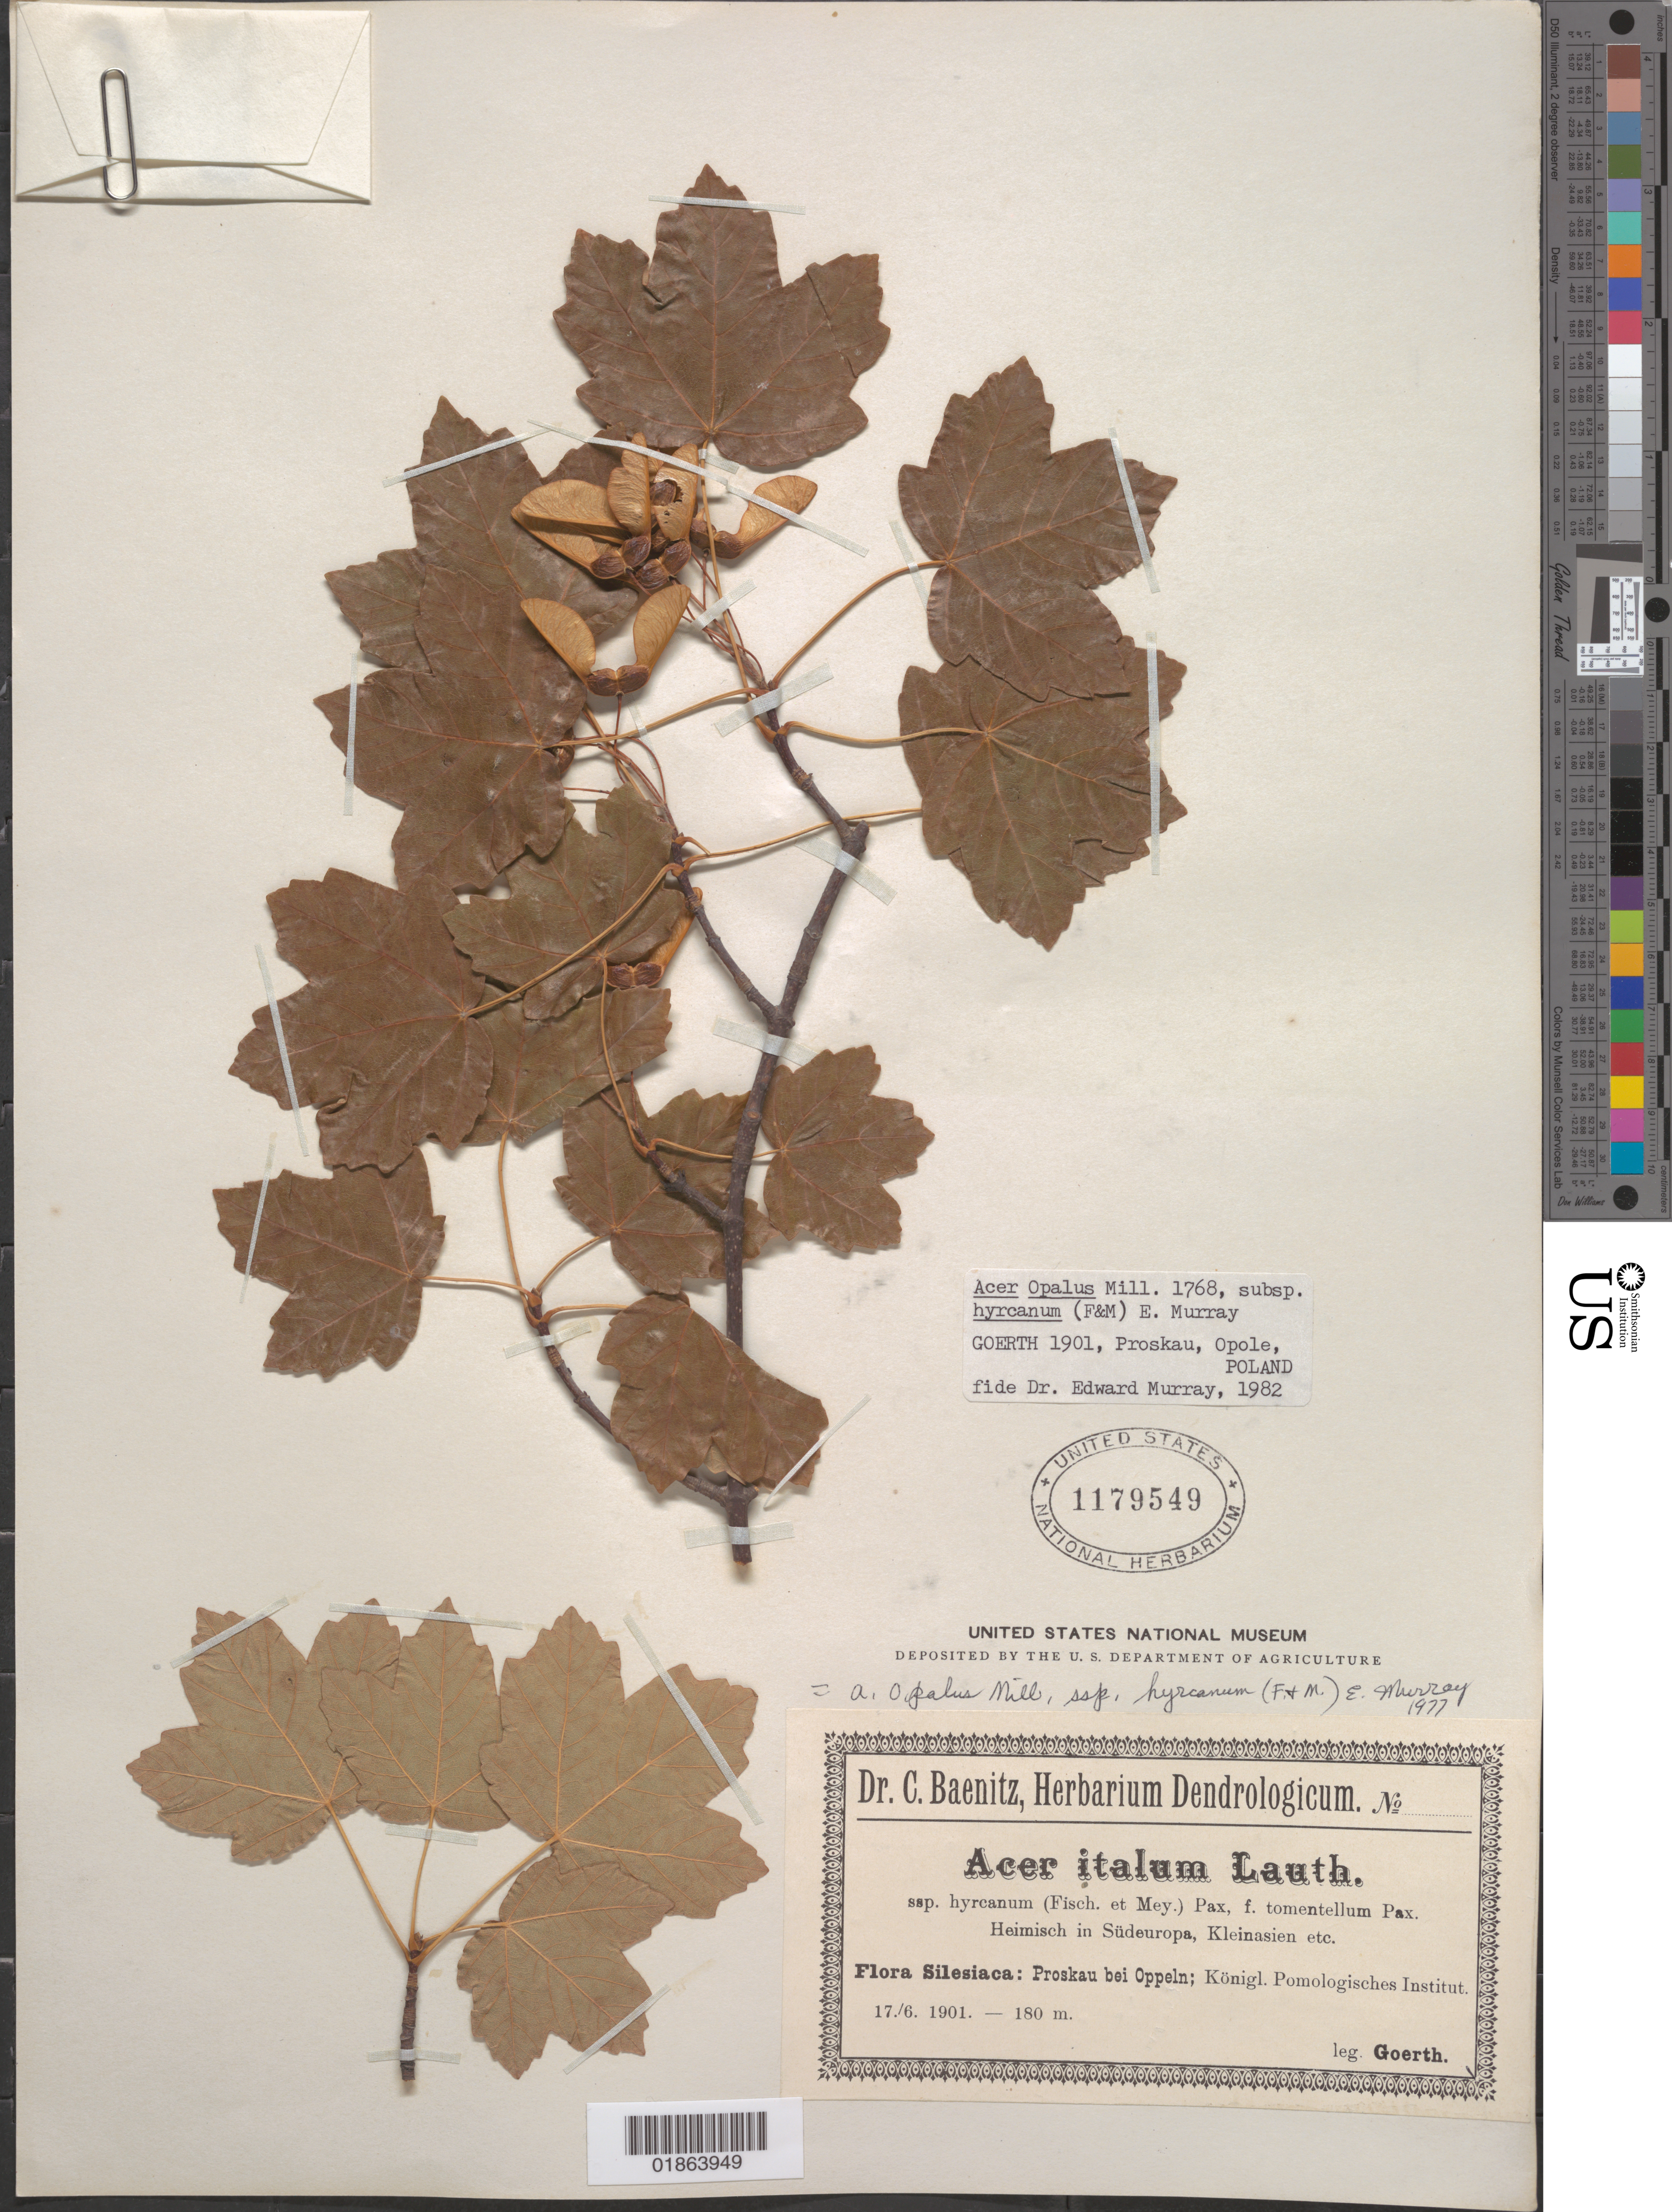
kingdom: Plantae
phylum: Tracheophyta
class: Magnoliopsida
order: Sapindales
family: Sapindaceae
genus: Acer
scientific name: Acer opalus subsp. hyrcanum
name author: (Fisch. & C.A. Mey.) A.E. Murray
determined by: Murray, Edward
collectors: B. Goerth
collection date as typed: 17./6. 1901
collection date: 1901-06-17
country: Poland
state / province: Opolskie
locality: Proskau [Prószków] bei Oppeln; Königl. Pomologisches Institut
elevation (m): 180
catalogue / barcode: US 1179549